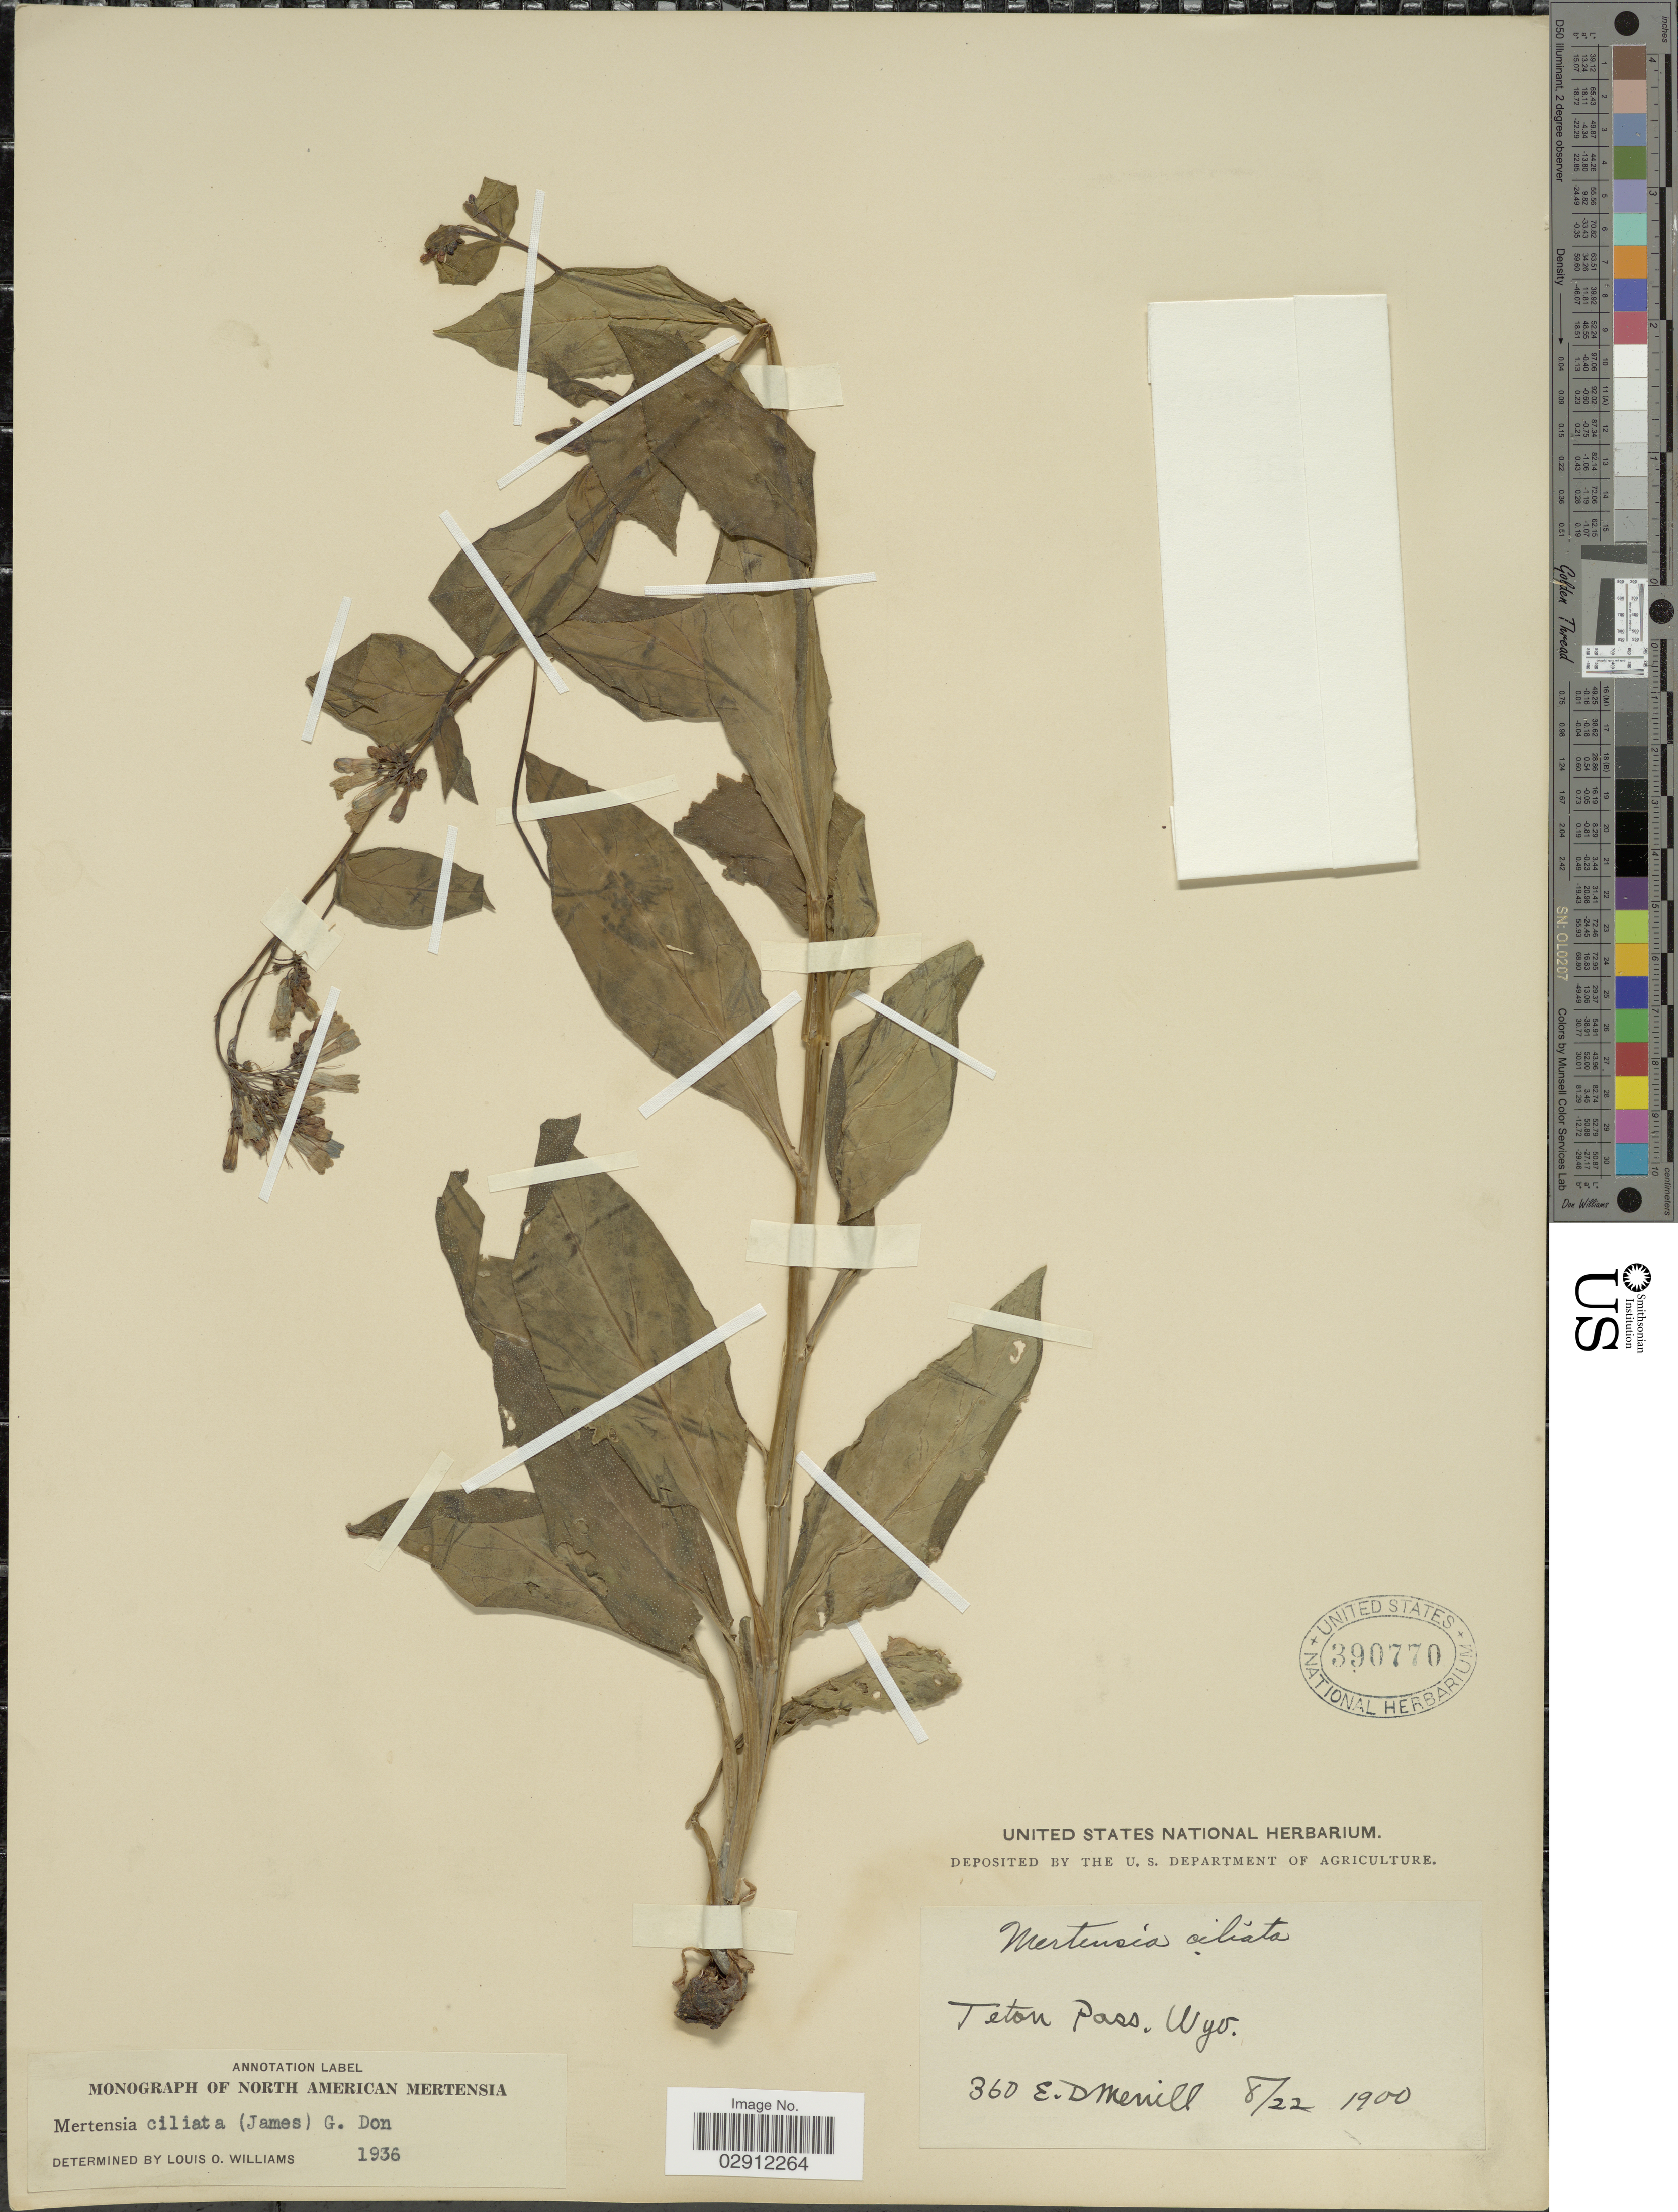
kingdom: Plantae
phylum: Tracheophyta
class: Magnoliopsida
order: Boraginales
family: Boraginaceae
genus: Mertensia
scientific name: Mertensia ciliata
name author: (James) G. Don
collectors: E. D. Merrill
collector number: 360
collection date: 1900-08-22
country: United States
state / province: Wyoming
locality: Teton Pass. Wyo.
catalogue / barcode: US 390770